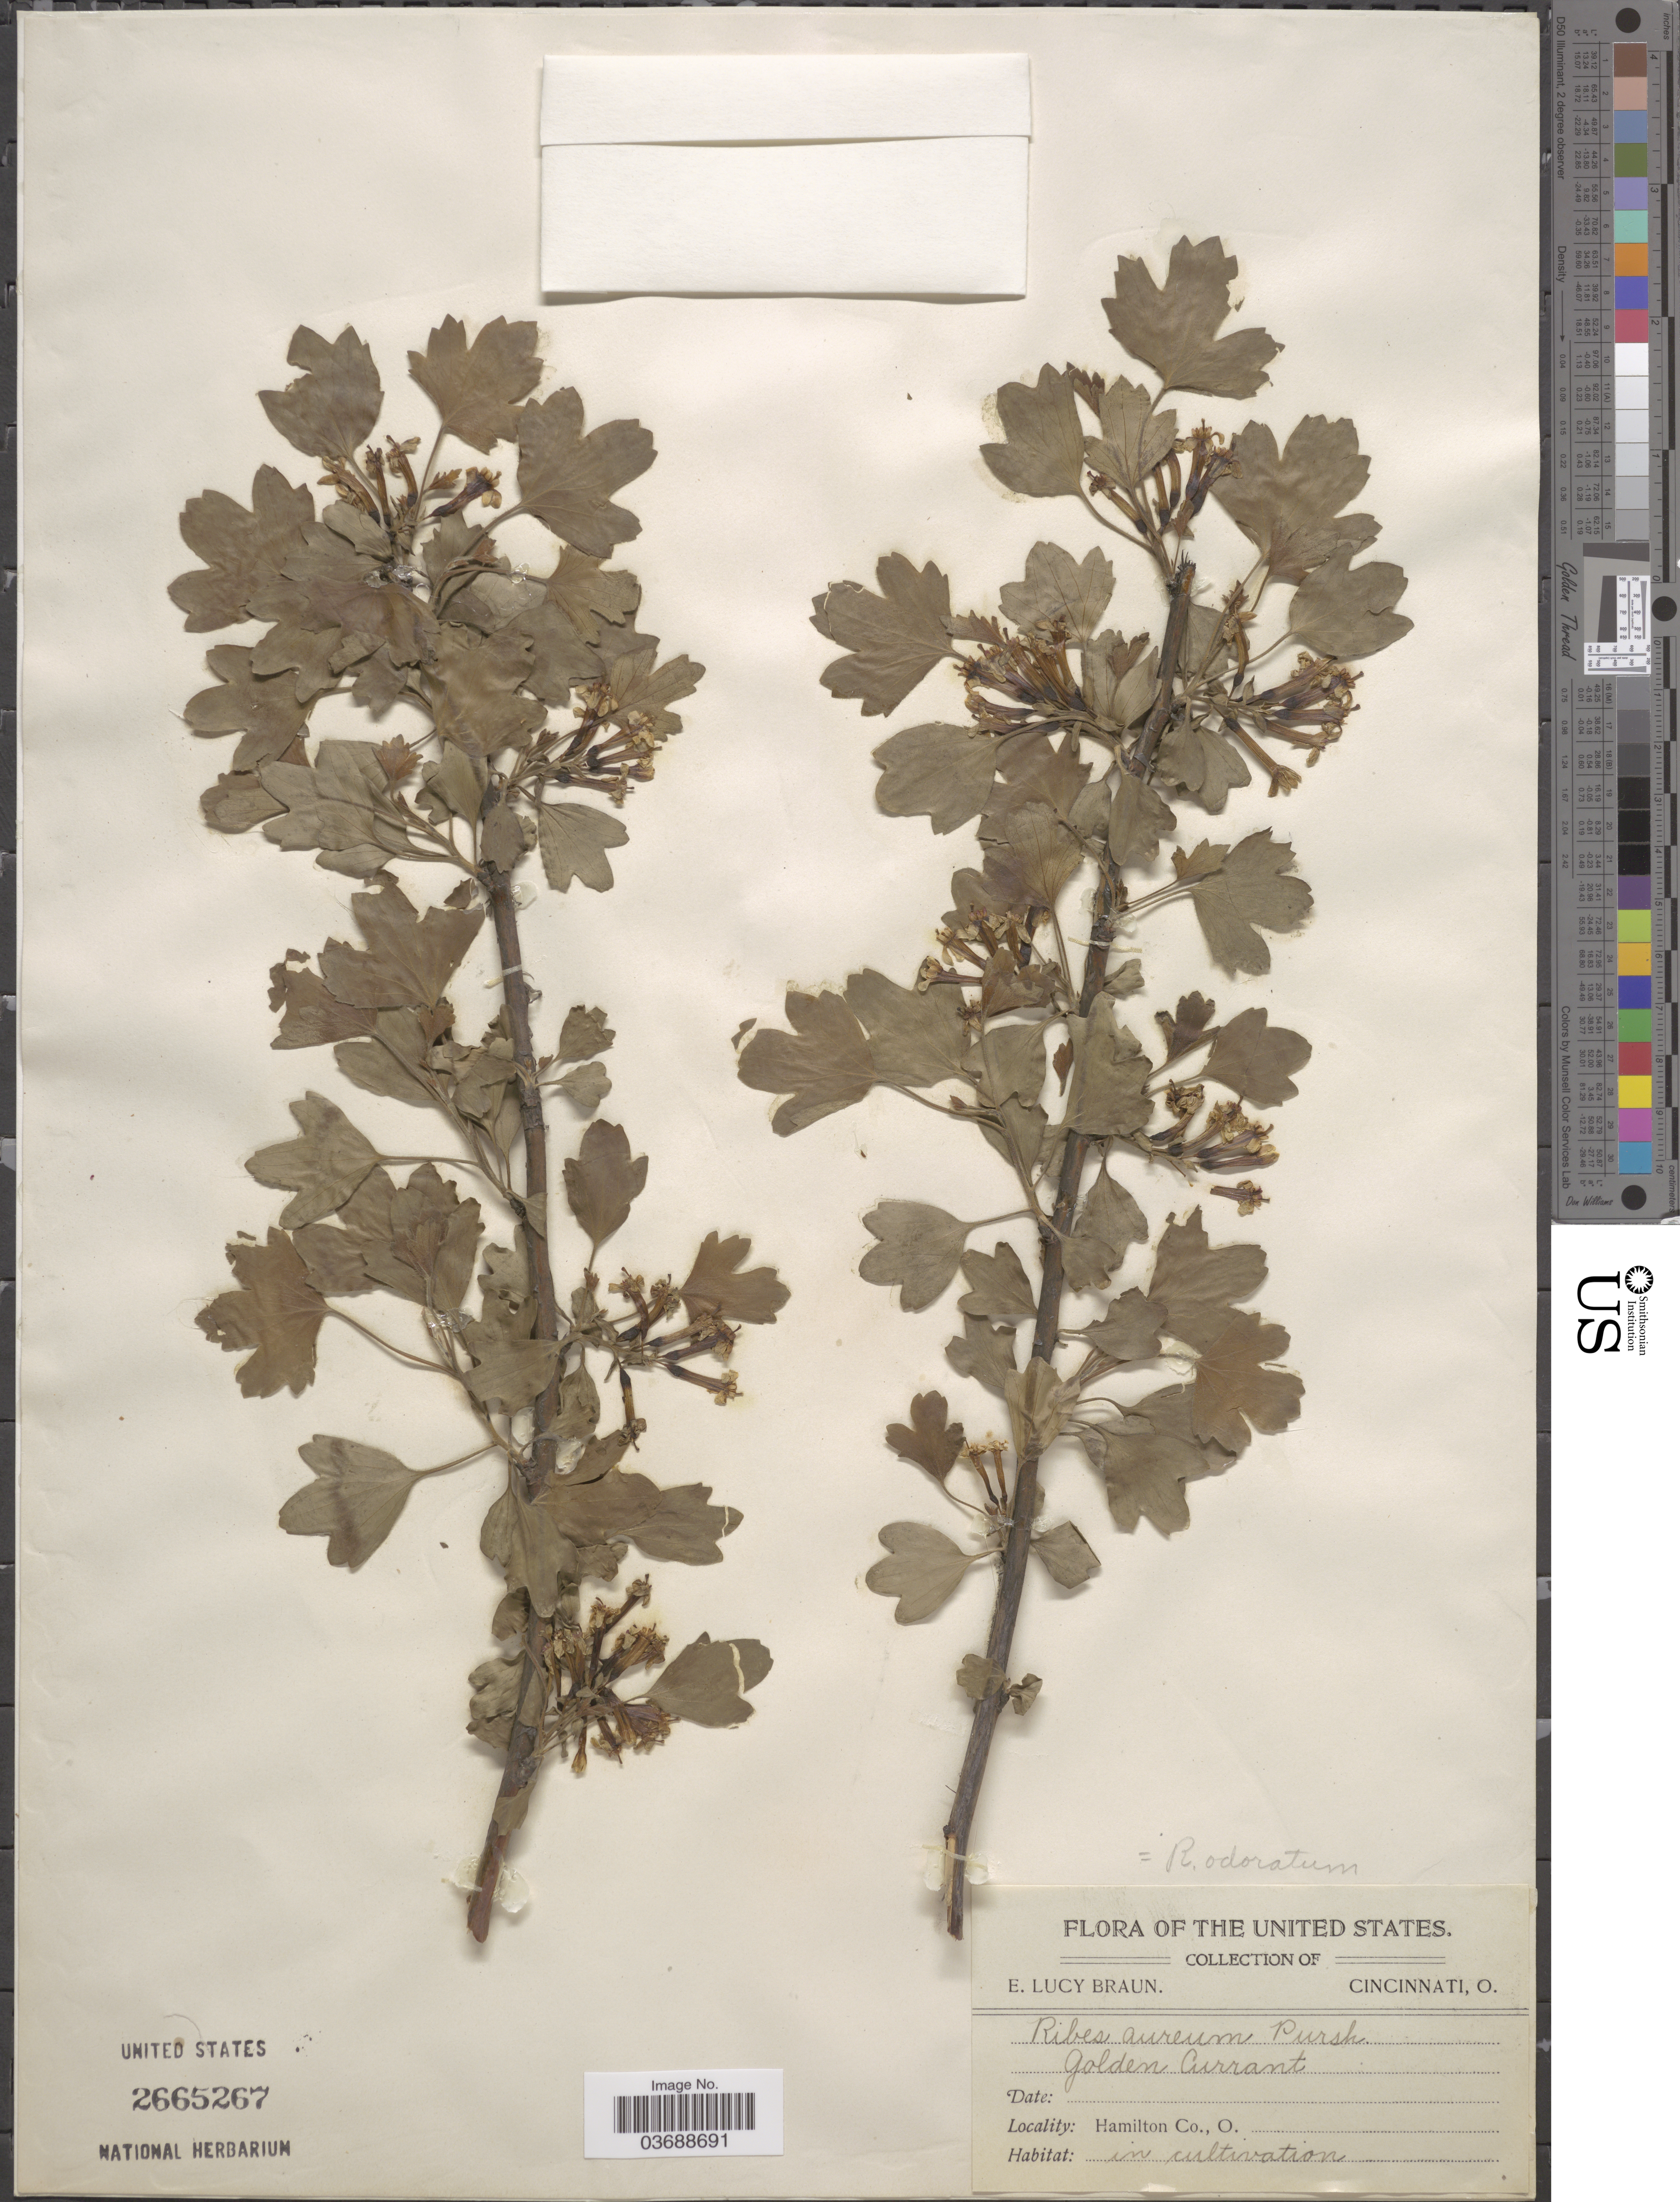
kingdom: Plantae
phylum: Tracheophyta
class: Magnoliopsida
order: Saxifragales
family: Grossulariaceae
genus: Ribes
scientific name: Ribes odoratum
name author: H.L. Wendl.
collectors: E. L. Braun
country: United States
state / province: Ohio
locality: Hamilton Co.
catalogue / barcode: US 2665267